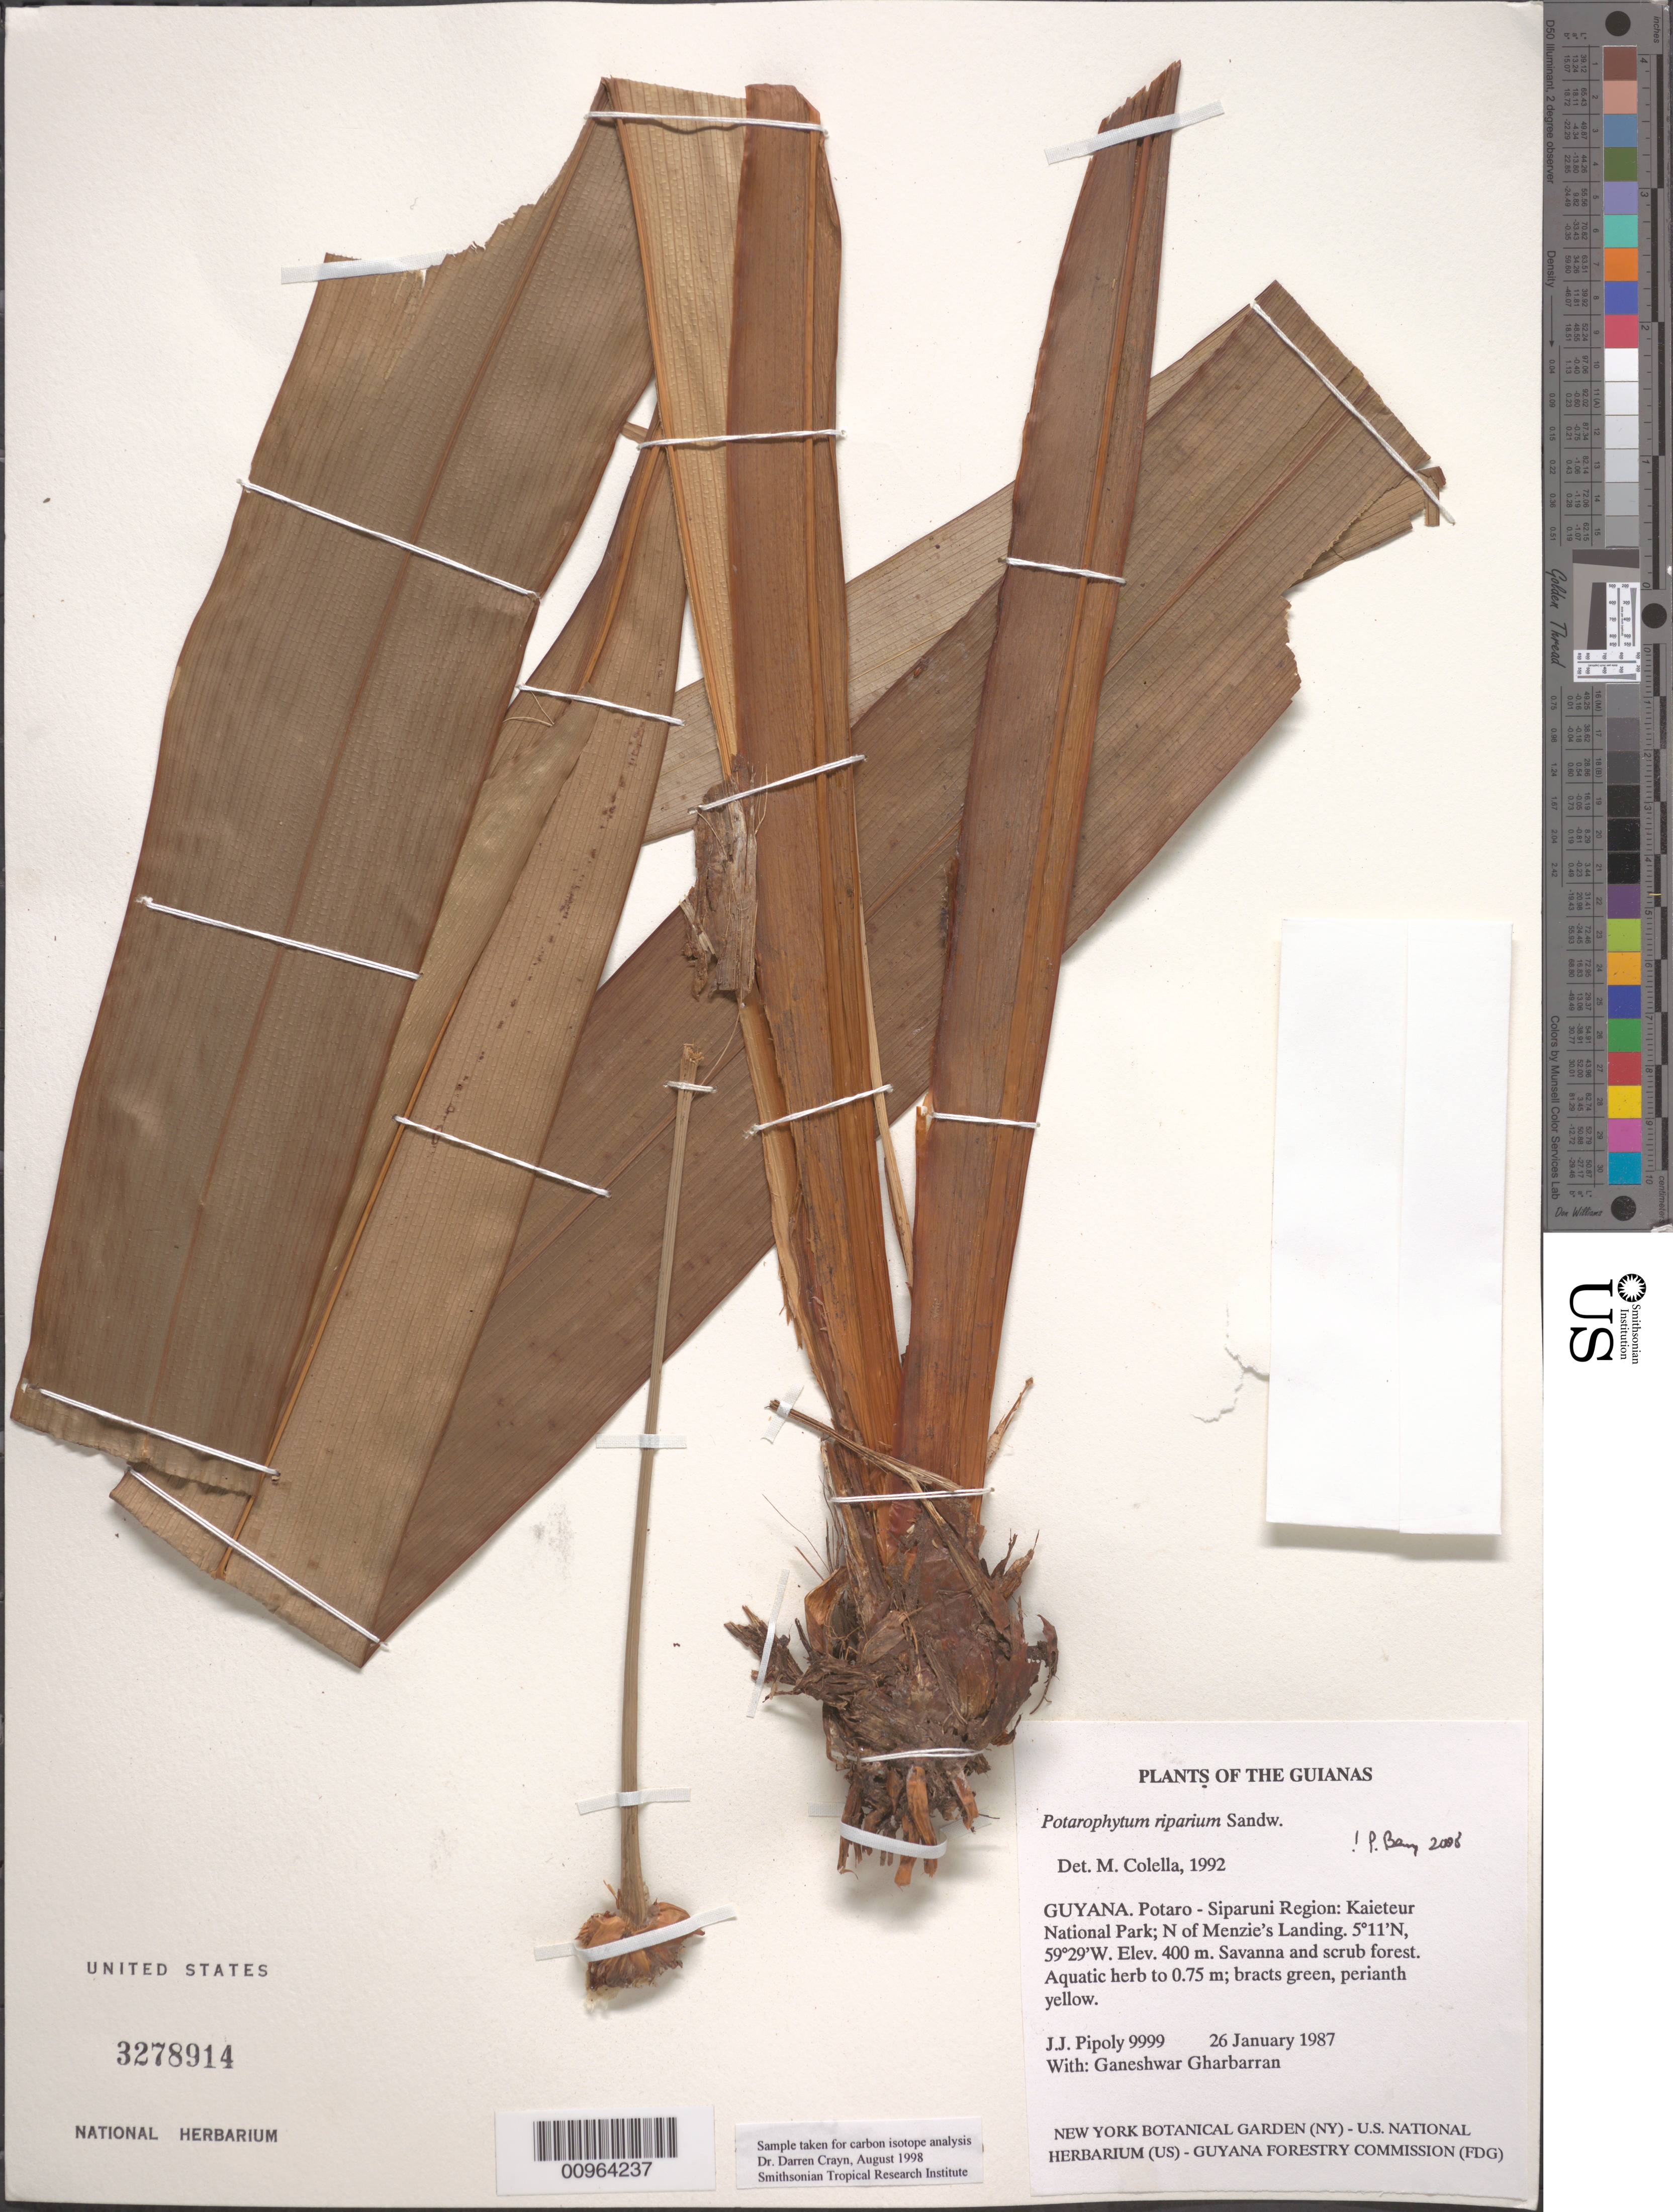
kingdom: Plantae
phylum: Tracheophyta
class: Liliopsida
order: Poales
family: Rapateaceae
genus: Potarophytum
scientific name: Potarophytum riparium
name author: Sandwith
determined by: Colella, M.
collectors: J. J. Pipoly & G. Gharbarran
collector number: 9999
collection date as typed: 26 January 1987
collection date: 1987-01-26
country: Guyana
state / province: Potaro-Siparuni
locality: Kaieteur National Park; N of Menzie's Landing and Kaieteur Falls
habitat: Savanna and scrub forest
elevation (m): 400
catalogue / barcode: US 3278914